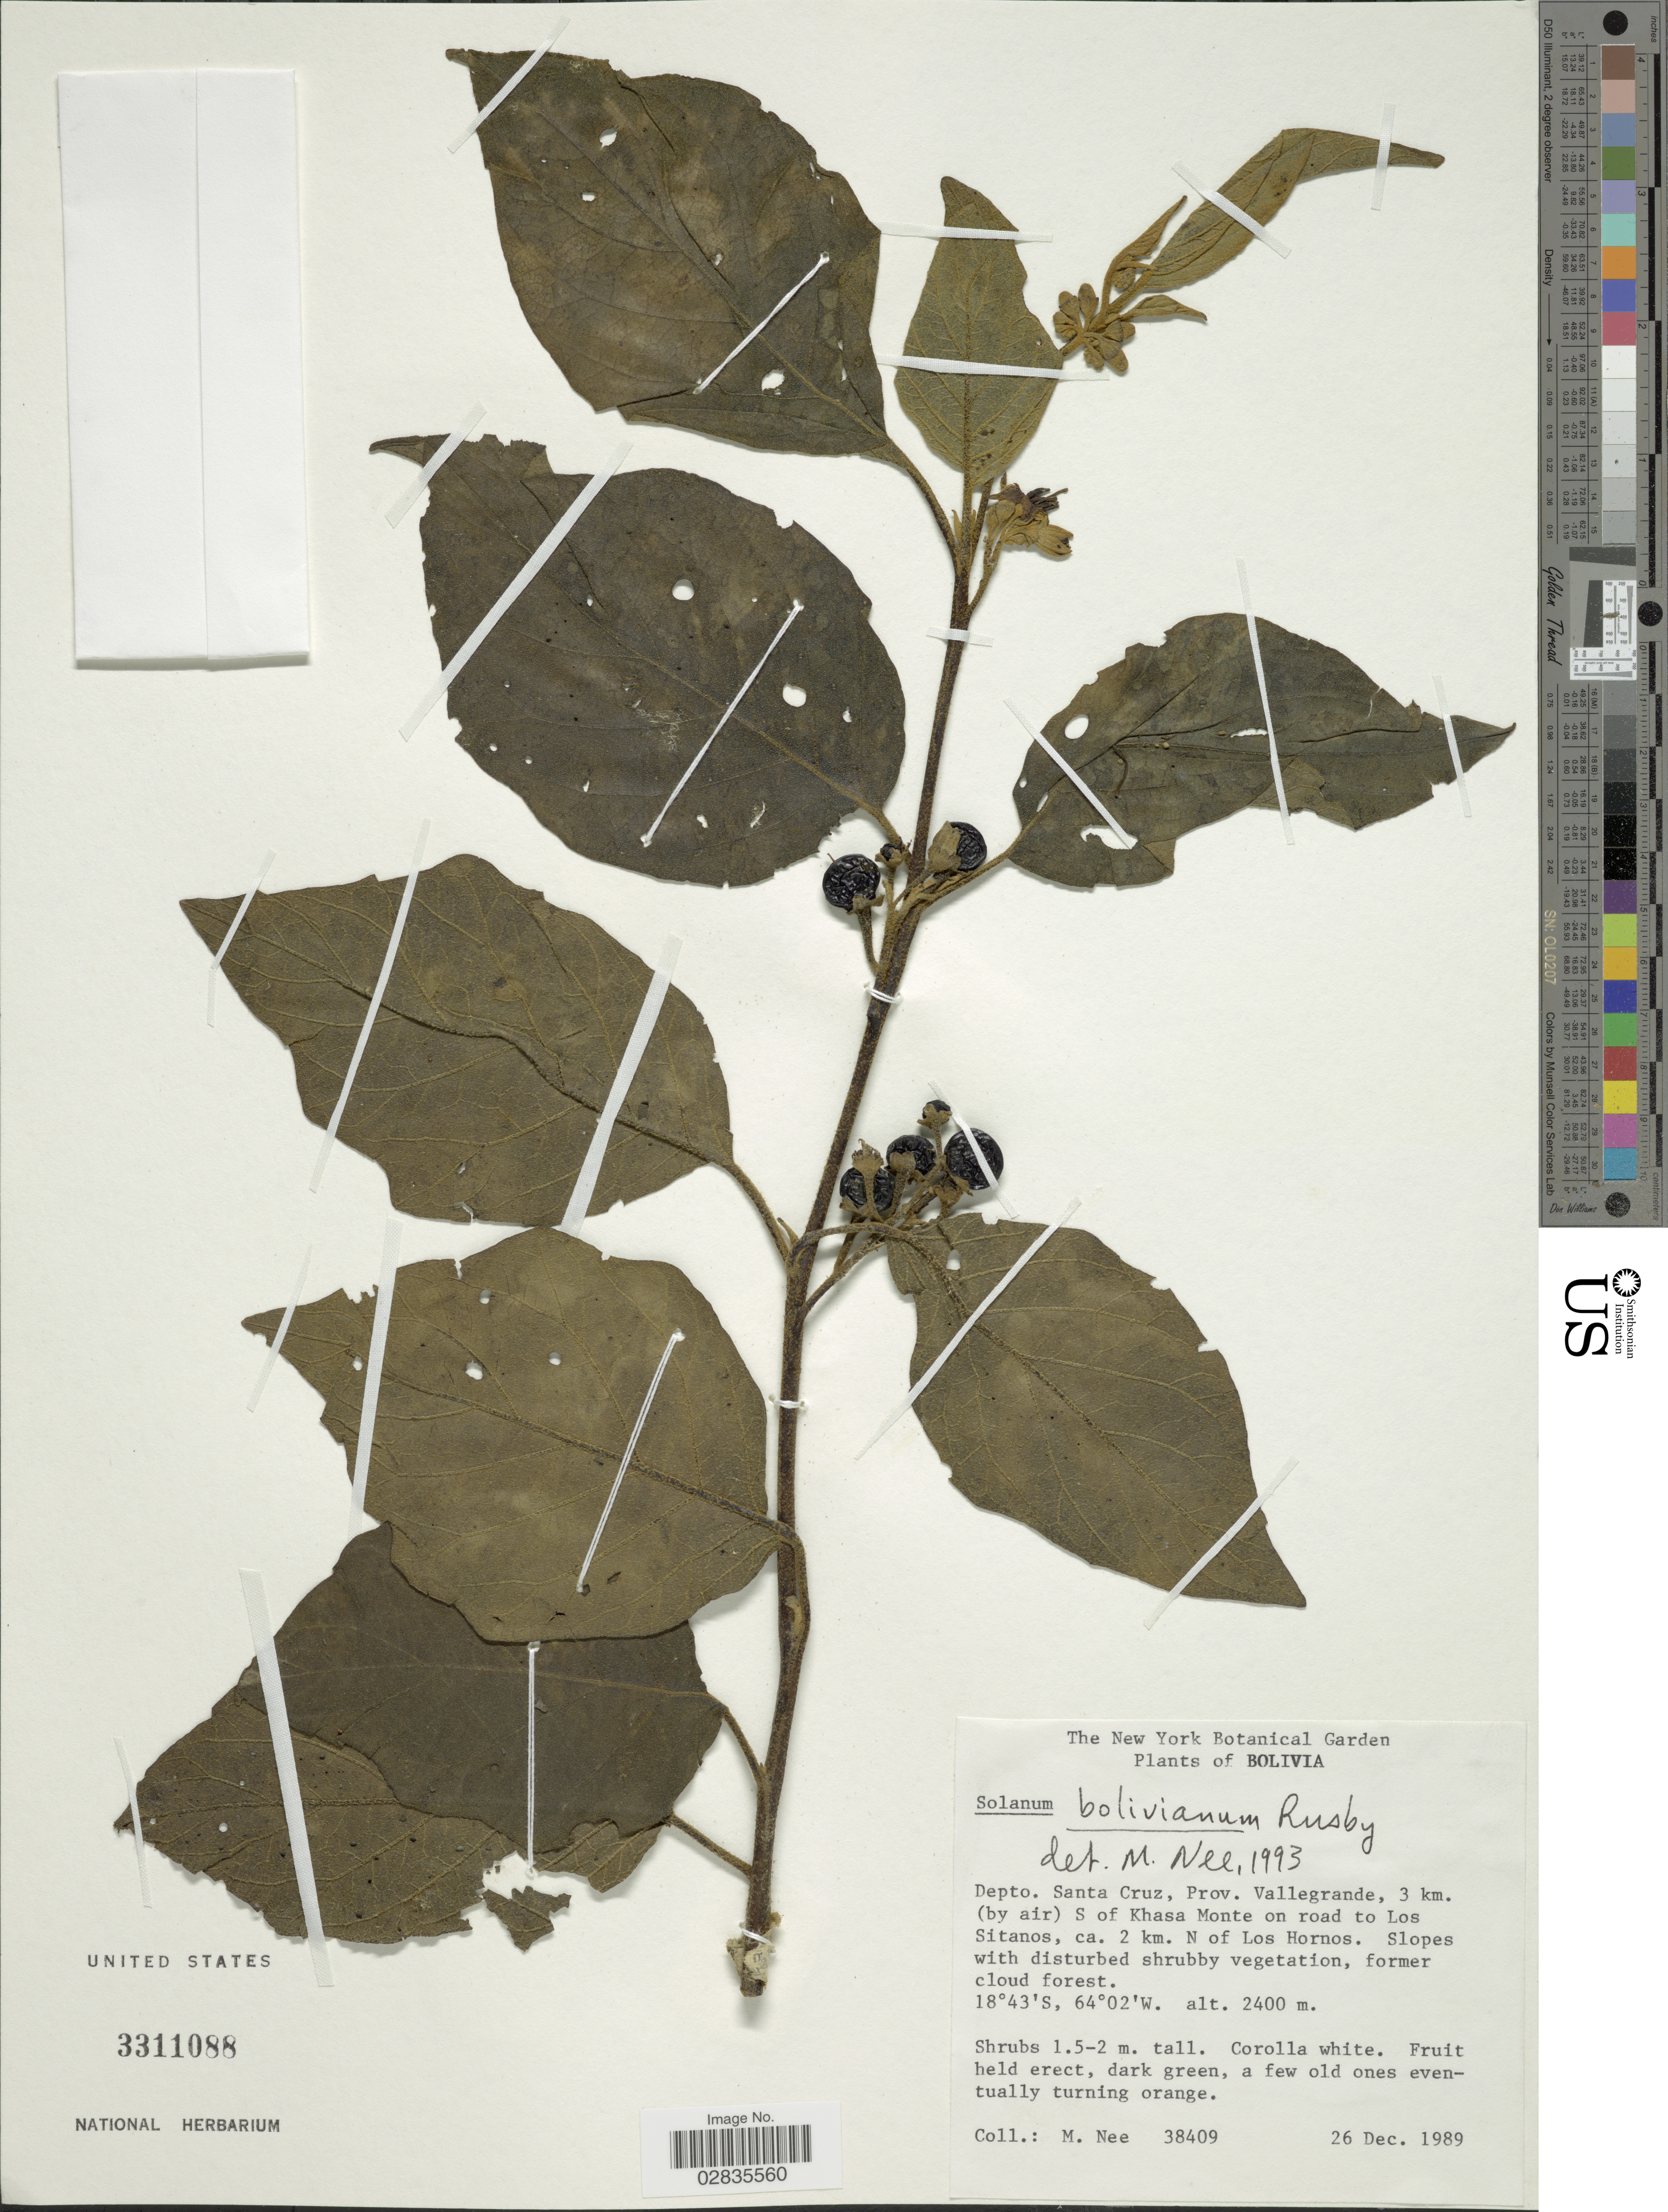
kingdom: Plantae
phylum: Tracheophyta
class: Magnoliopsida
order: Solanales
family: Solanaceae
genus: Solanum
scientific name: Solanum bolivianum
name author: Britton ex Rusby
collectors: M. Nee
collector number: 38409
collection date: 1989-12-26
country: Bolivia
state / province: Santa Cruz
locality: Depto. Santa Cruz, Prov. Vallegrande, 3 km. (by air) S of Khasa Monte on road to Los Sitanos, ca. 2 km. N of Los Hornos.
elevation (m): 2400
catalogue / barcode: US 3311088